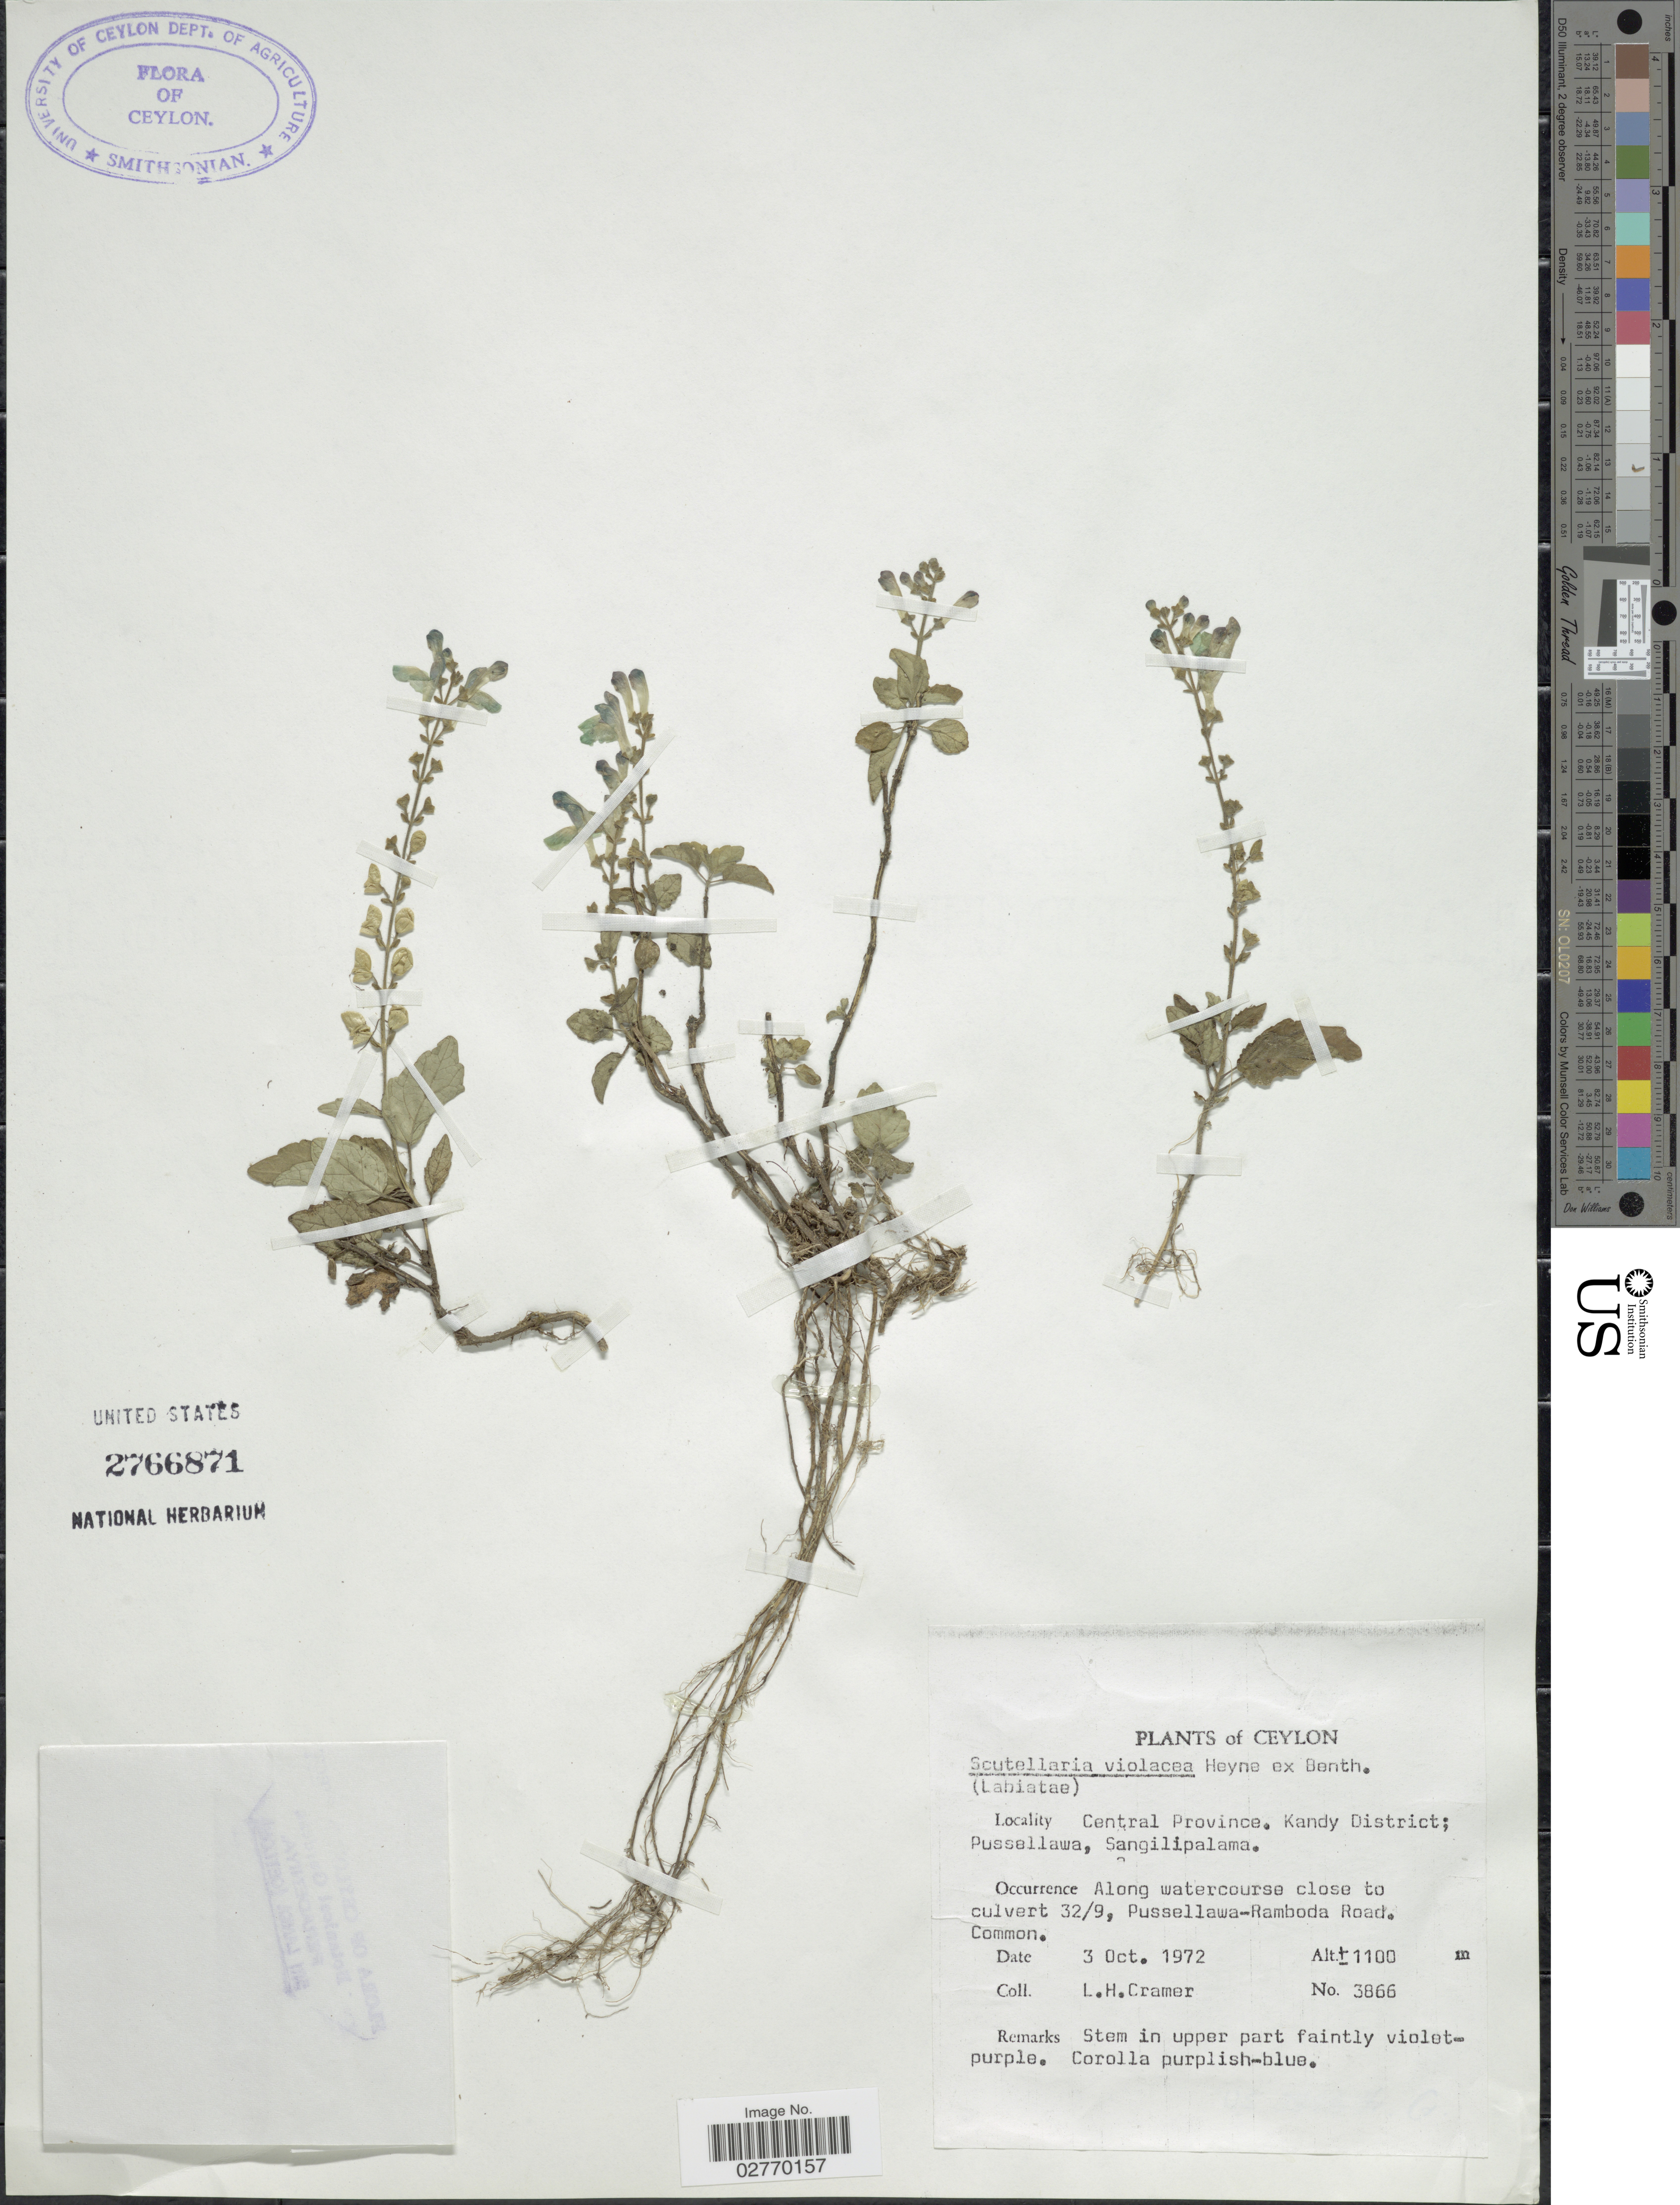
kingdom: Plantae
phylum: Tracheophyta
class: Magnoliopsida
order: Lamiales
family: Lamiaceae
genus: Scutellaria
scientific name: Scutellaria violacea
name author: B. Heyne ex Benth.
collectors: L. H. Cramer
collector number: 3866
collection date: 1972-10-03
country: Sri Lanka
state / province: Central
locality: Ceylon. Central Province, Kandy District; Pussellawa, Sangilipalama.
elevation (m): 1100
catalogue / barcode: US 2766871